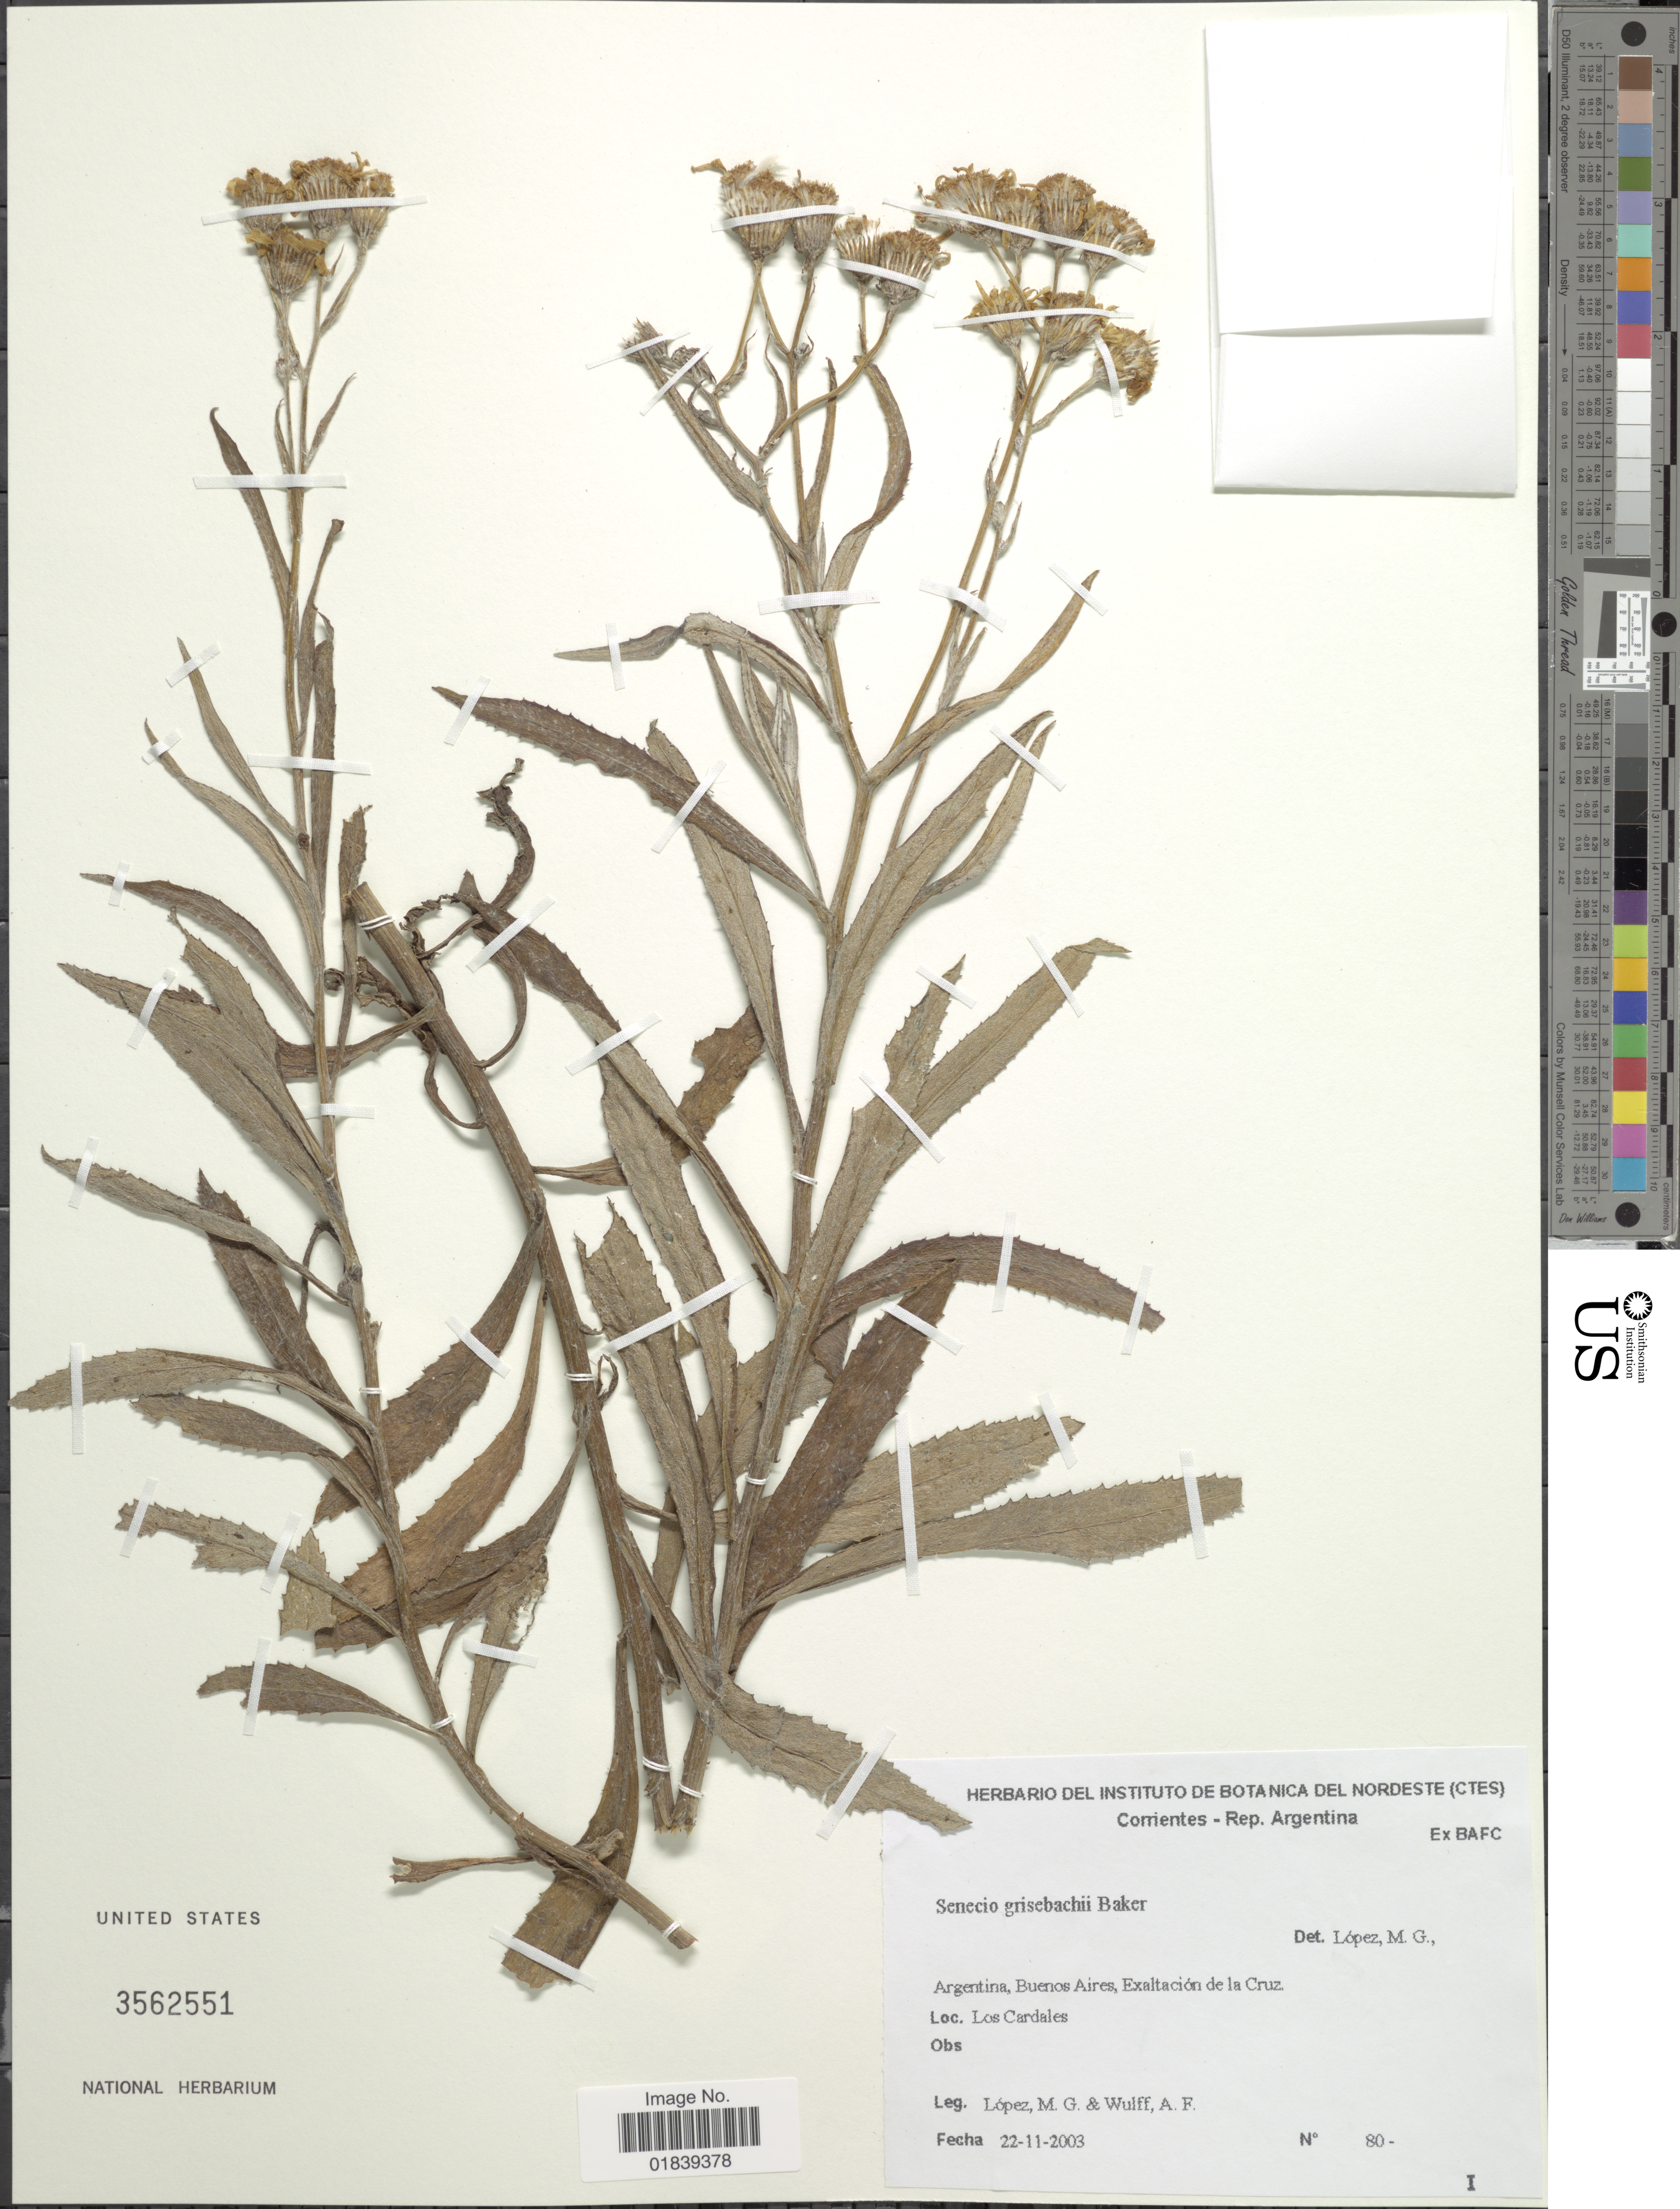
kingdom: Plantae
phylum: Tracheophyta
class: Magnoliopsida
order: Asterales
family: Asteraceae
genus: Senecio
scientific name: Senecio grisebachii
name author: Baker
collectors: M. López & A. Wulff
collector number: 80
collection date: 2003-11-22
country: Argentina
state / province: Buenos Aires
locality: Exaltacion de la Cruz, Los Cardales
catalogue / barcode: US 3562551